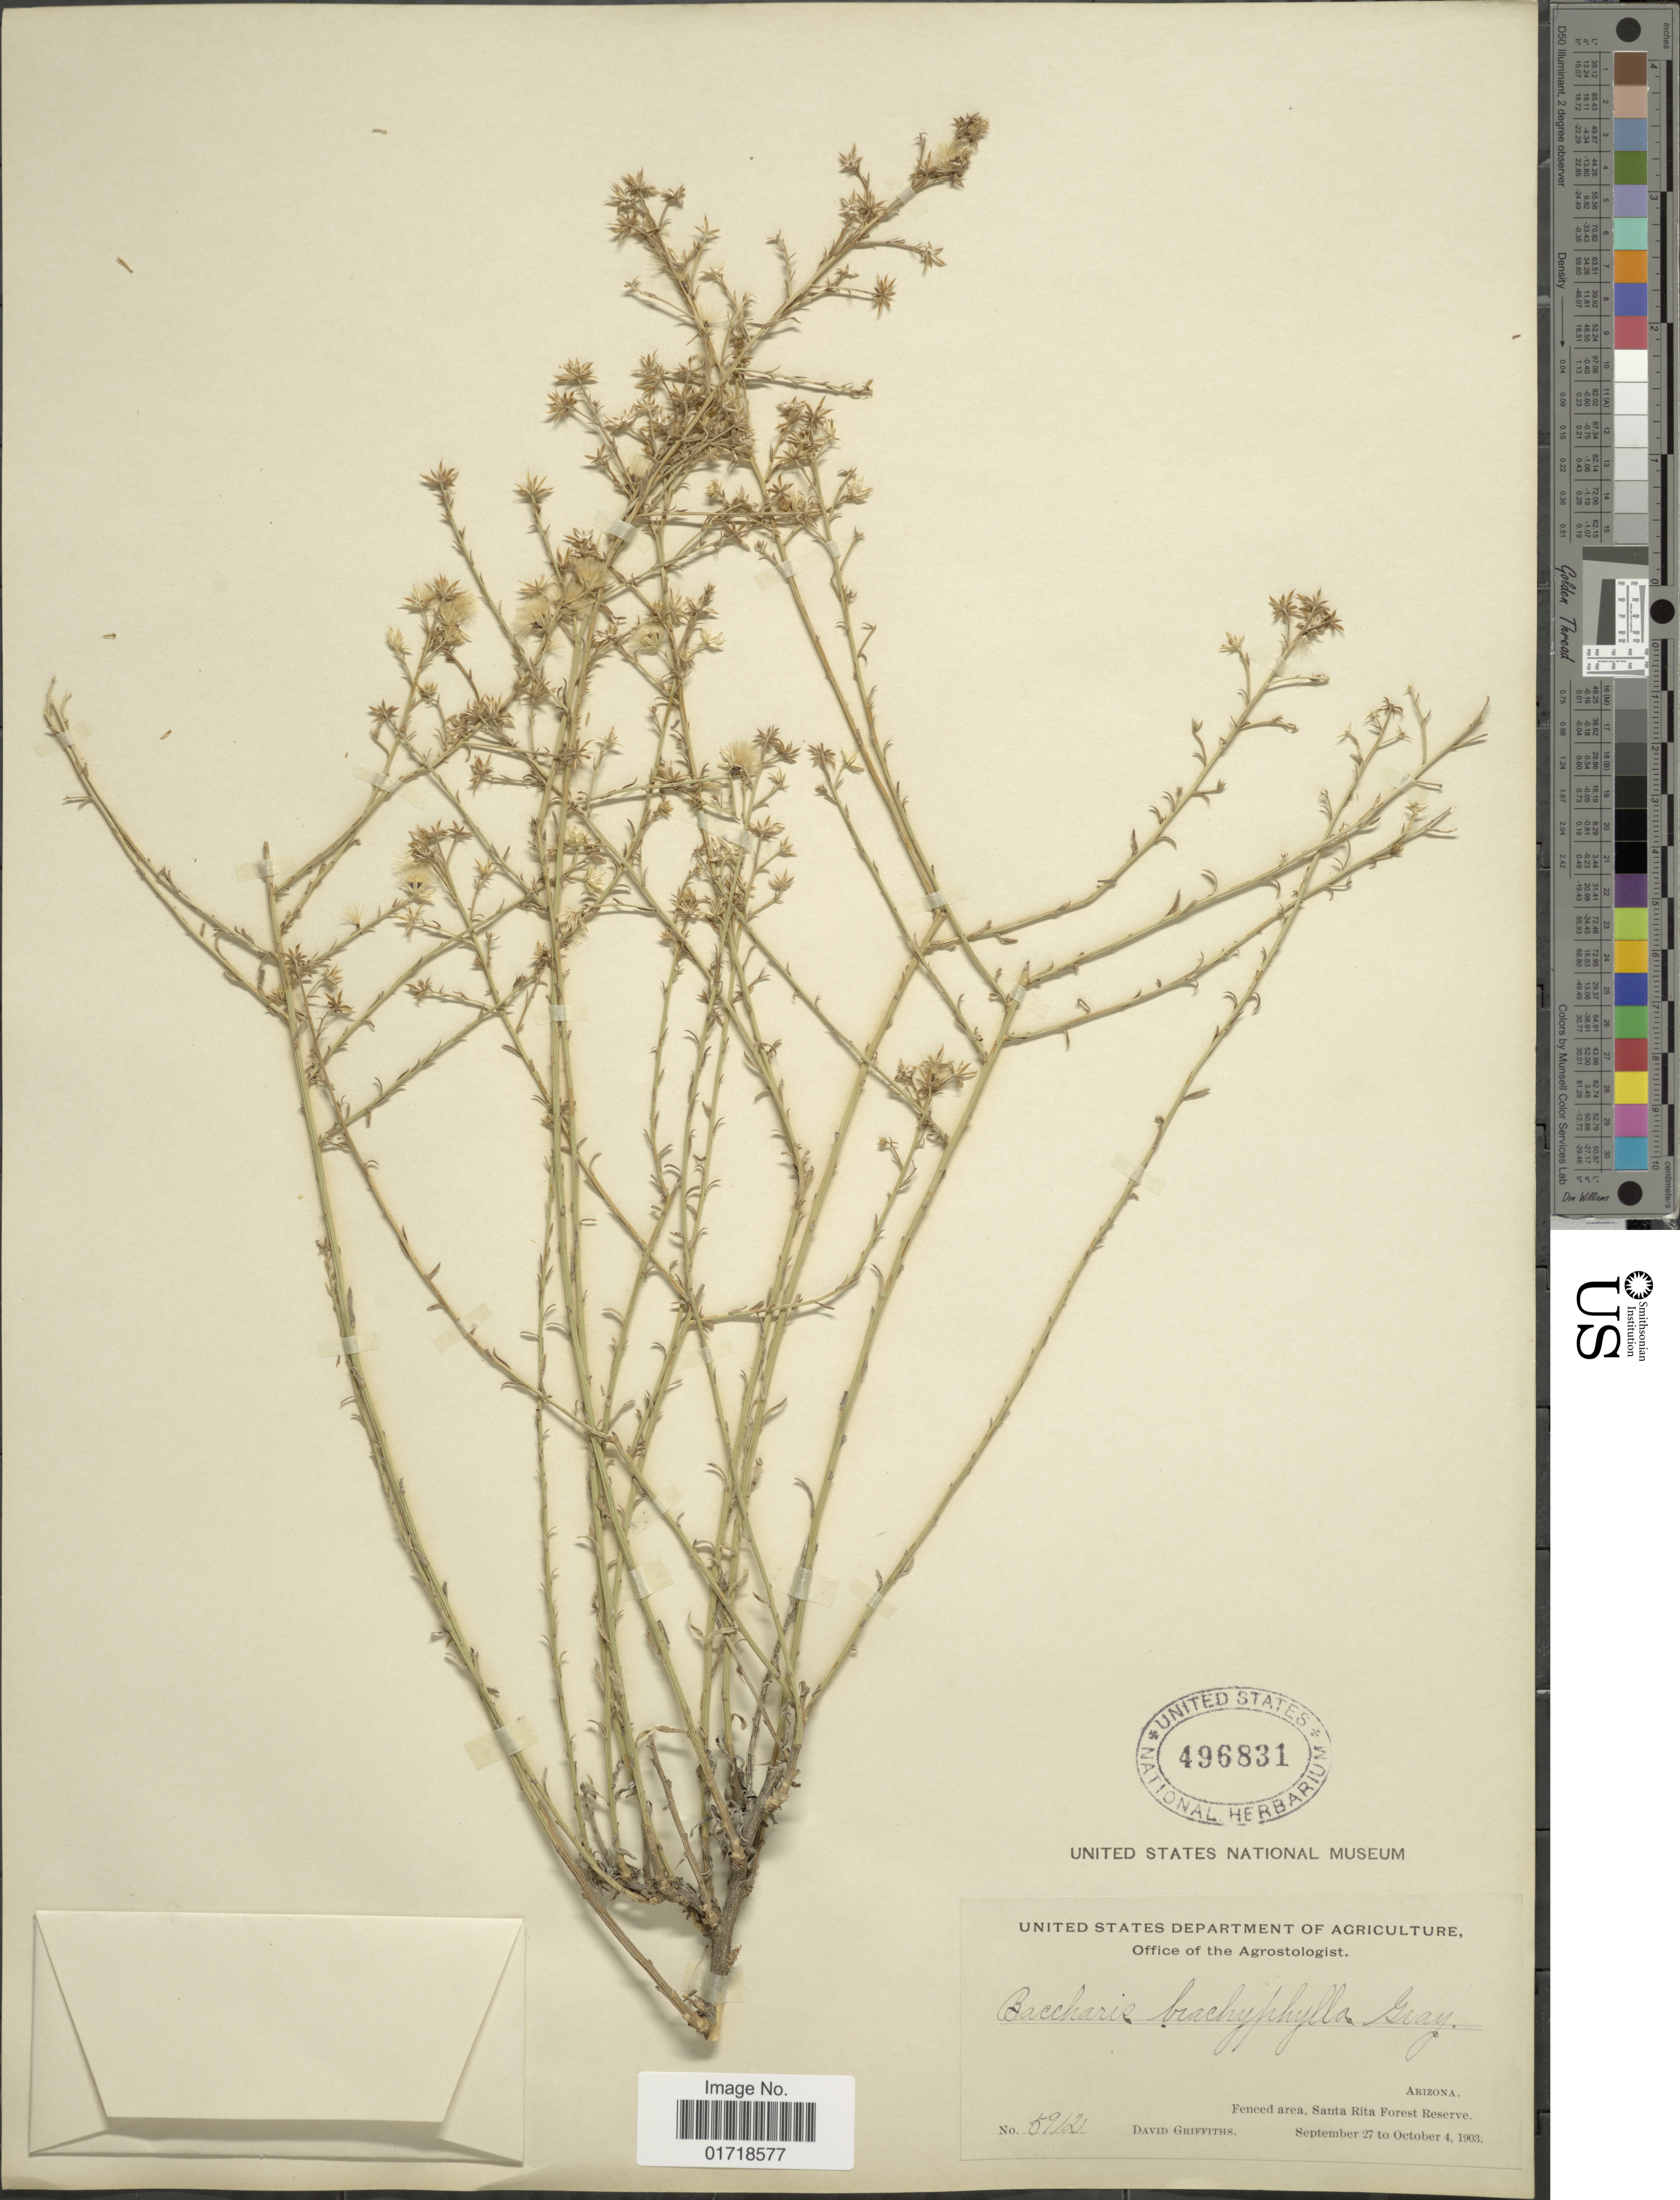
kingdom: Plantae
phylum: Tracheophyta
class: Magnoliopsida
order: Asterales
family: Asteraceae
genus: Baccharis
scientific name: Baccharis brachyphylla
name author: A. Gray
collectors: D. Griffiths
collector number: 5912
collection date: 1903-09-27/1903-10-04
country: United States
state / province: Arizona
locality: Fenced area, Santa Rita Forest Reserve.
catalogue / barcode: US 496831